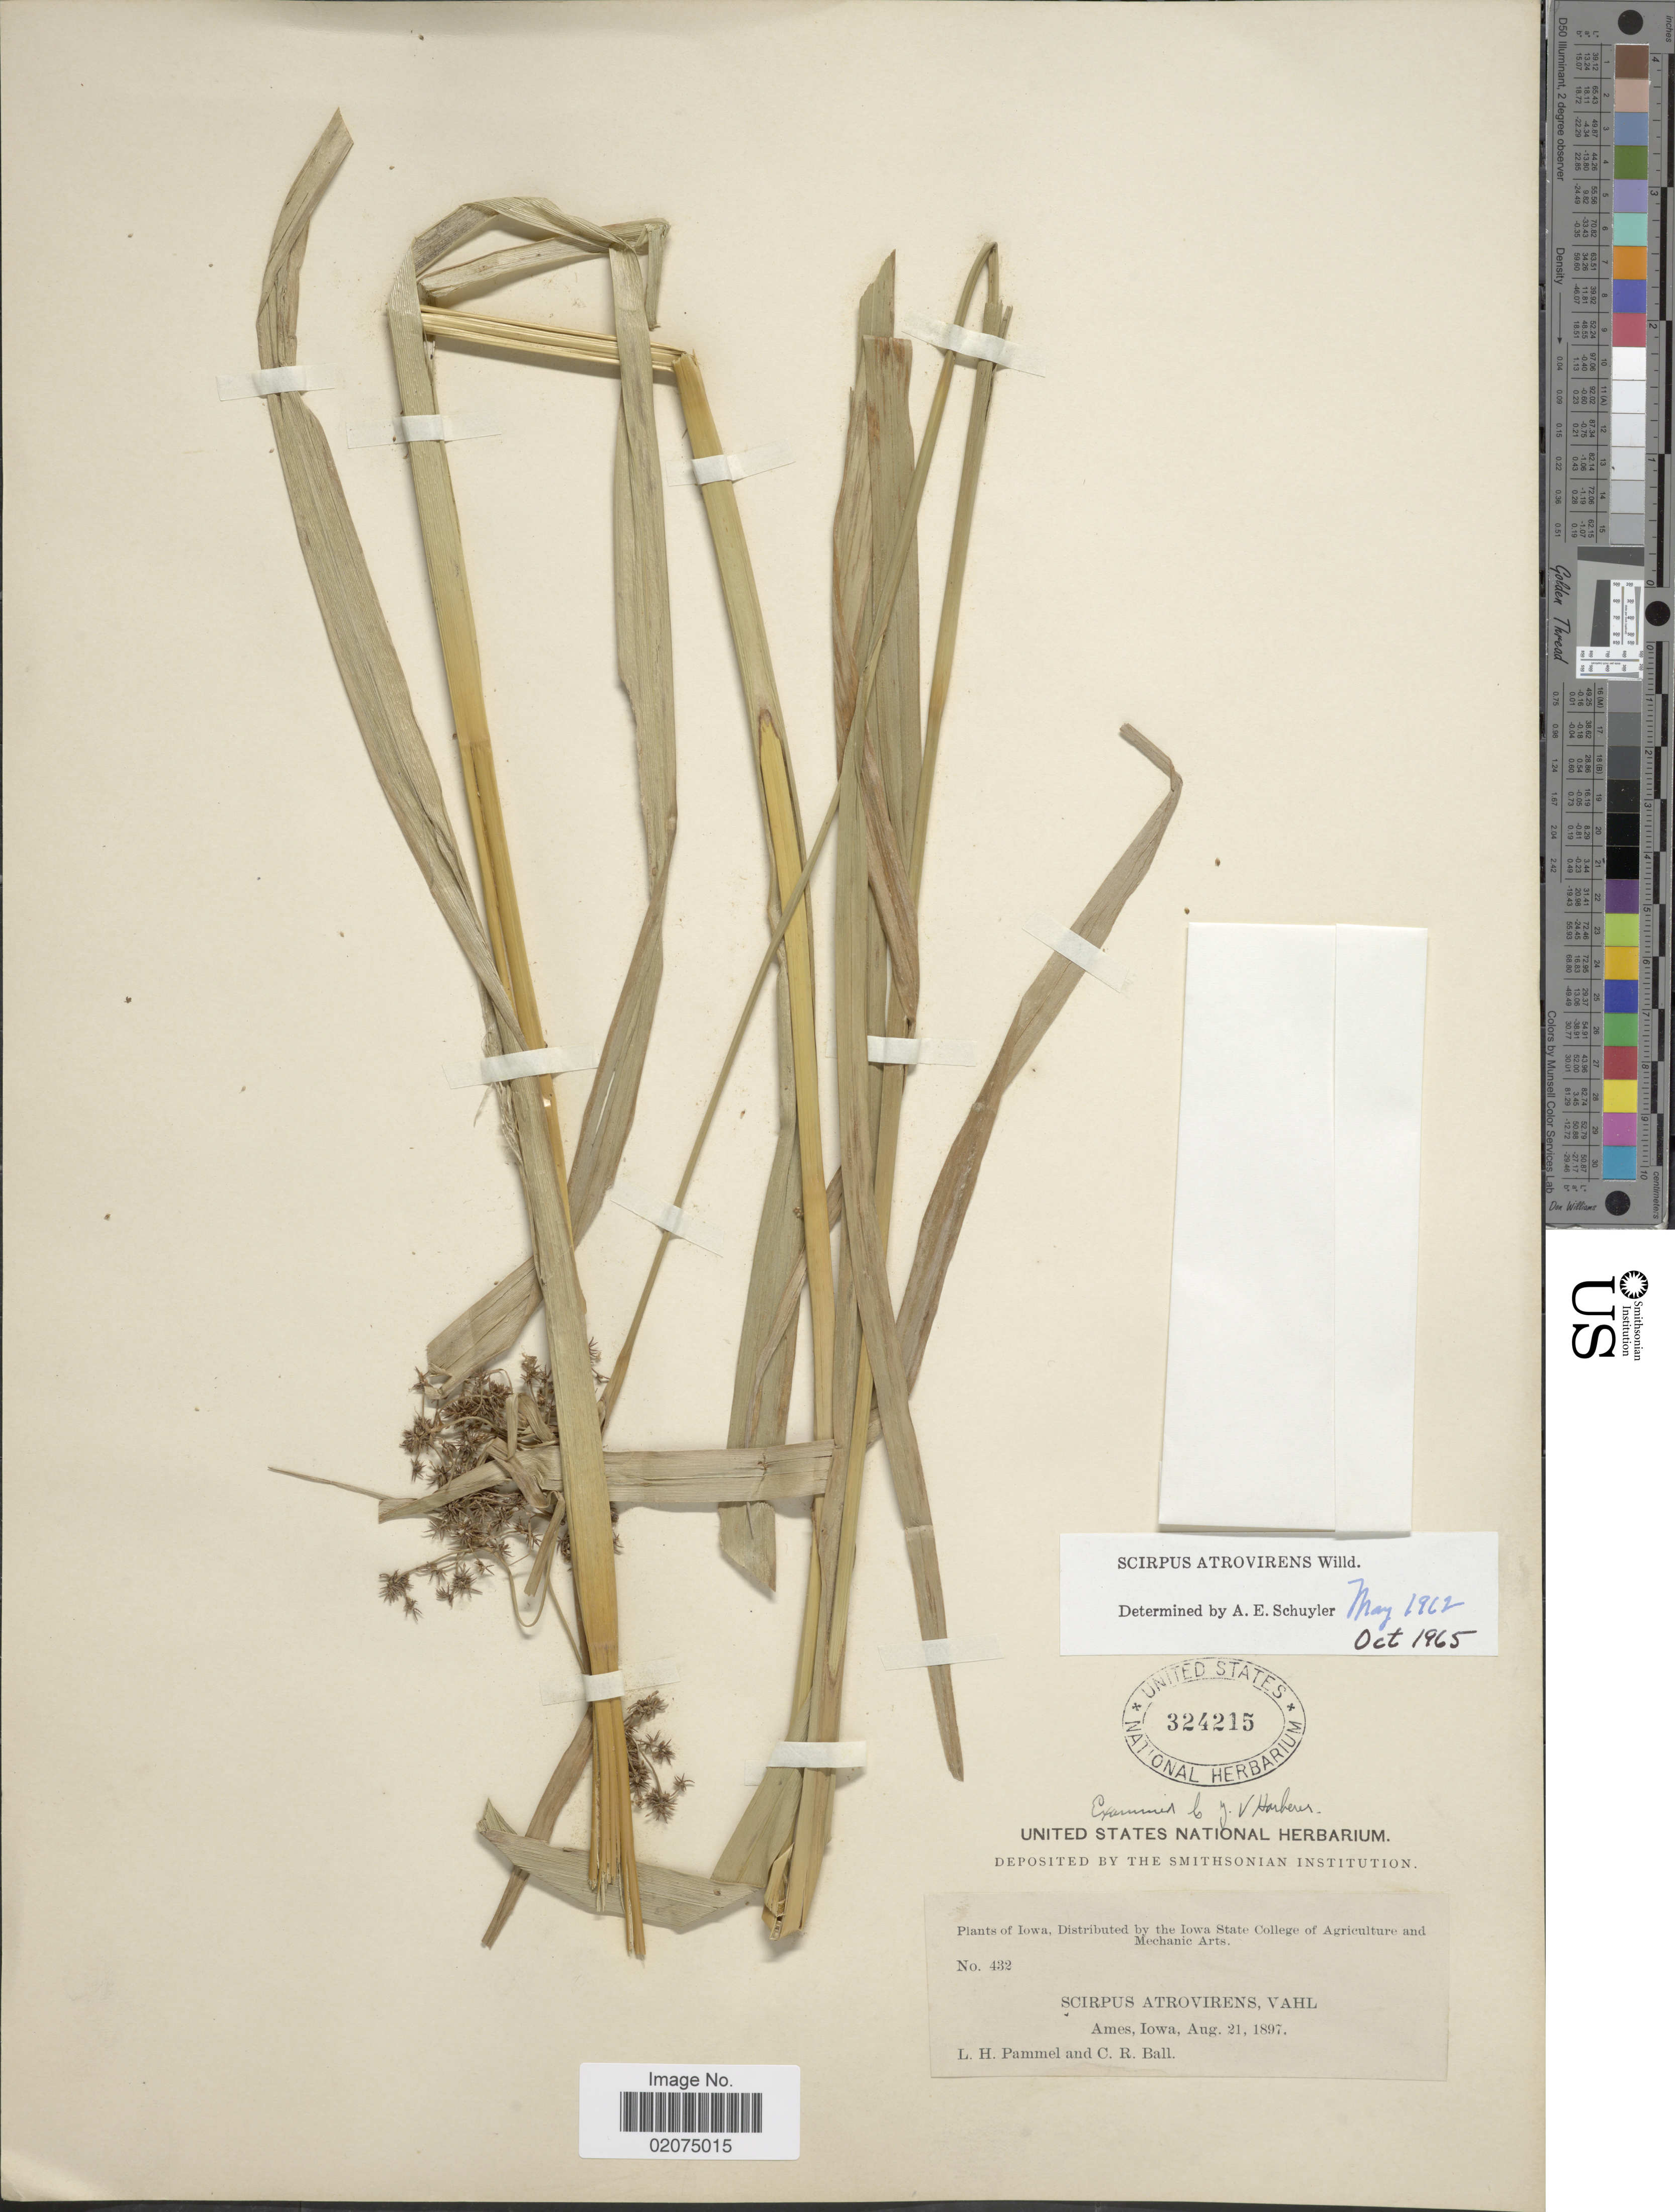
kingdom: Plantae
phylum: Tracheophyta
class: Liliopsida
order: Poales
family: Cyperaceae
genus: Scirpus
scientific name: Scirpus atrovirens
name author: Willd.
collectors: L. Pammel & C. R. Ball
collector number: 432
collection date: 1897-08-21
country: United States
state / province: Iowa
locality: Ames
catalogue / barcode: US 324215